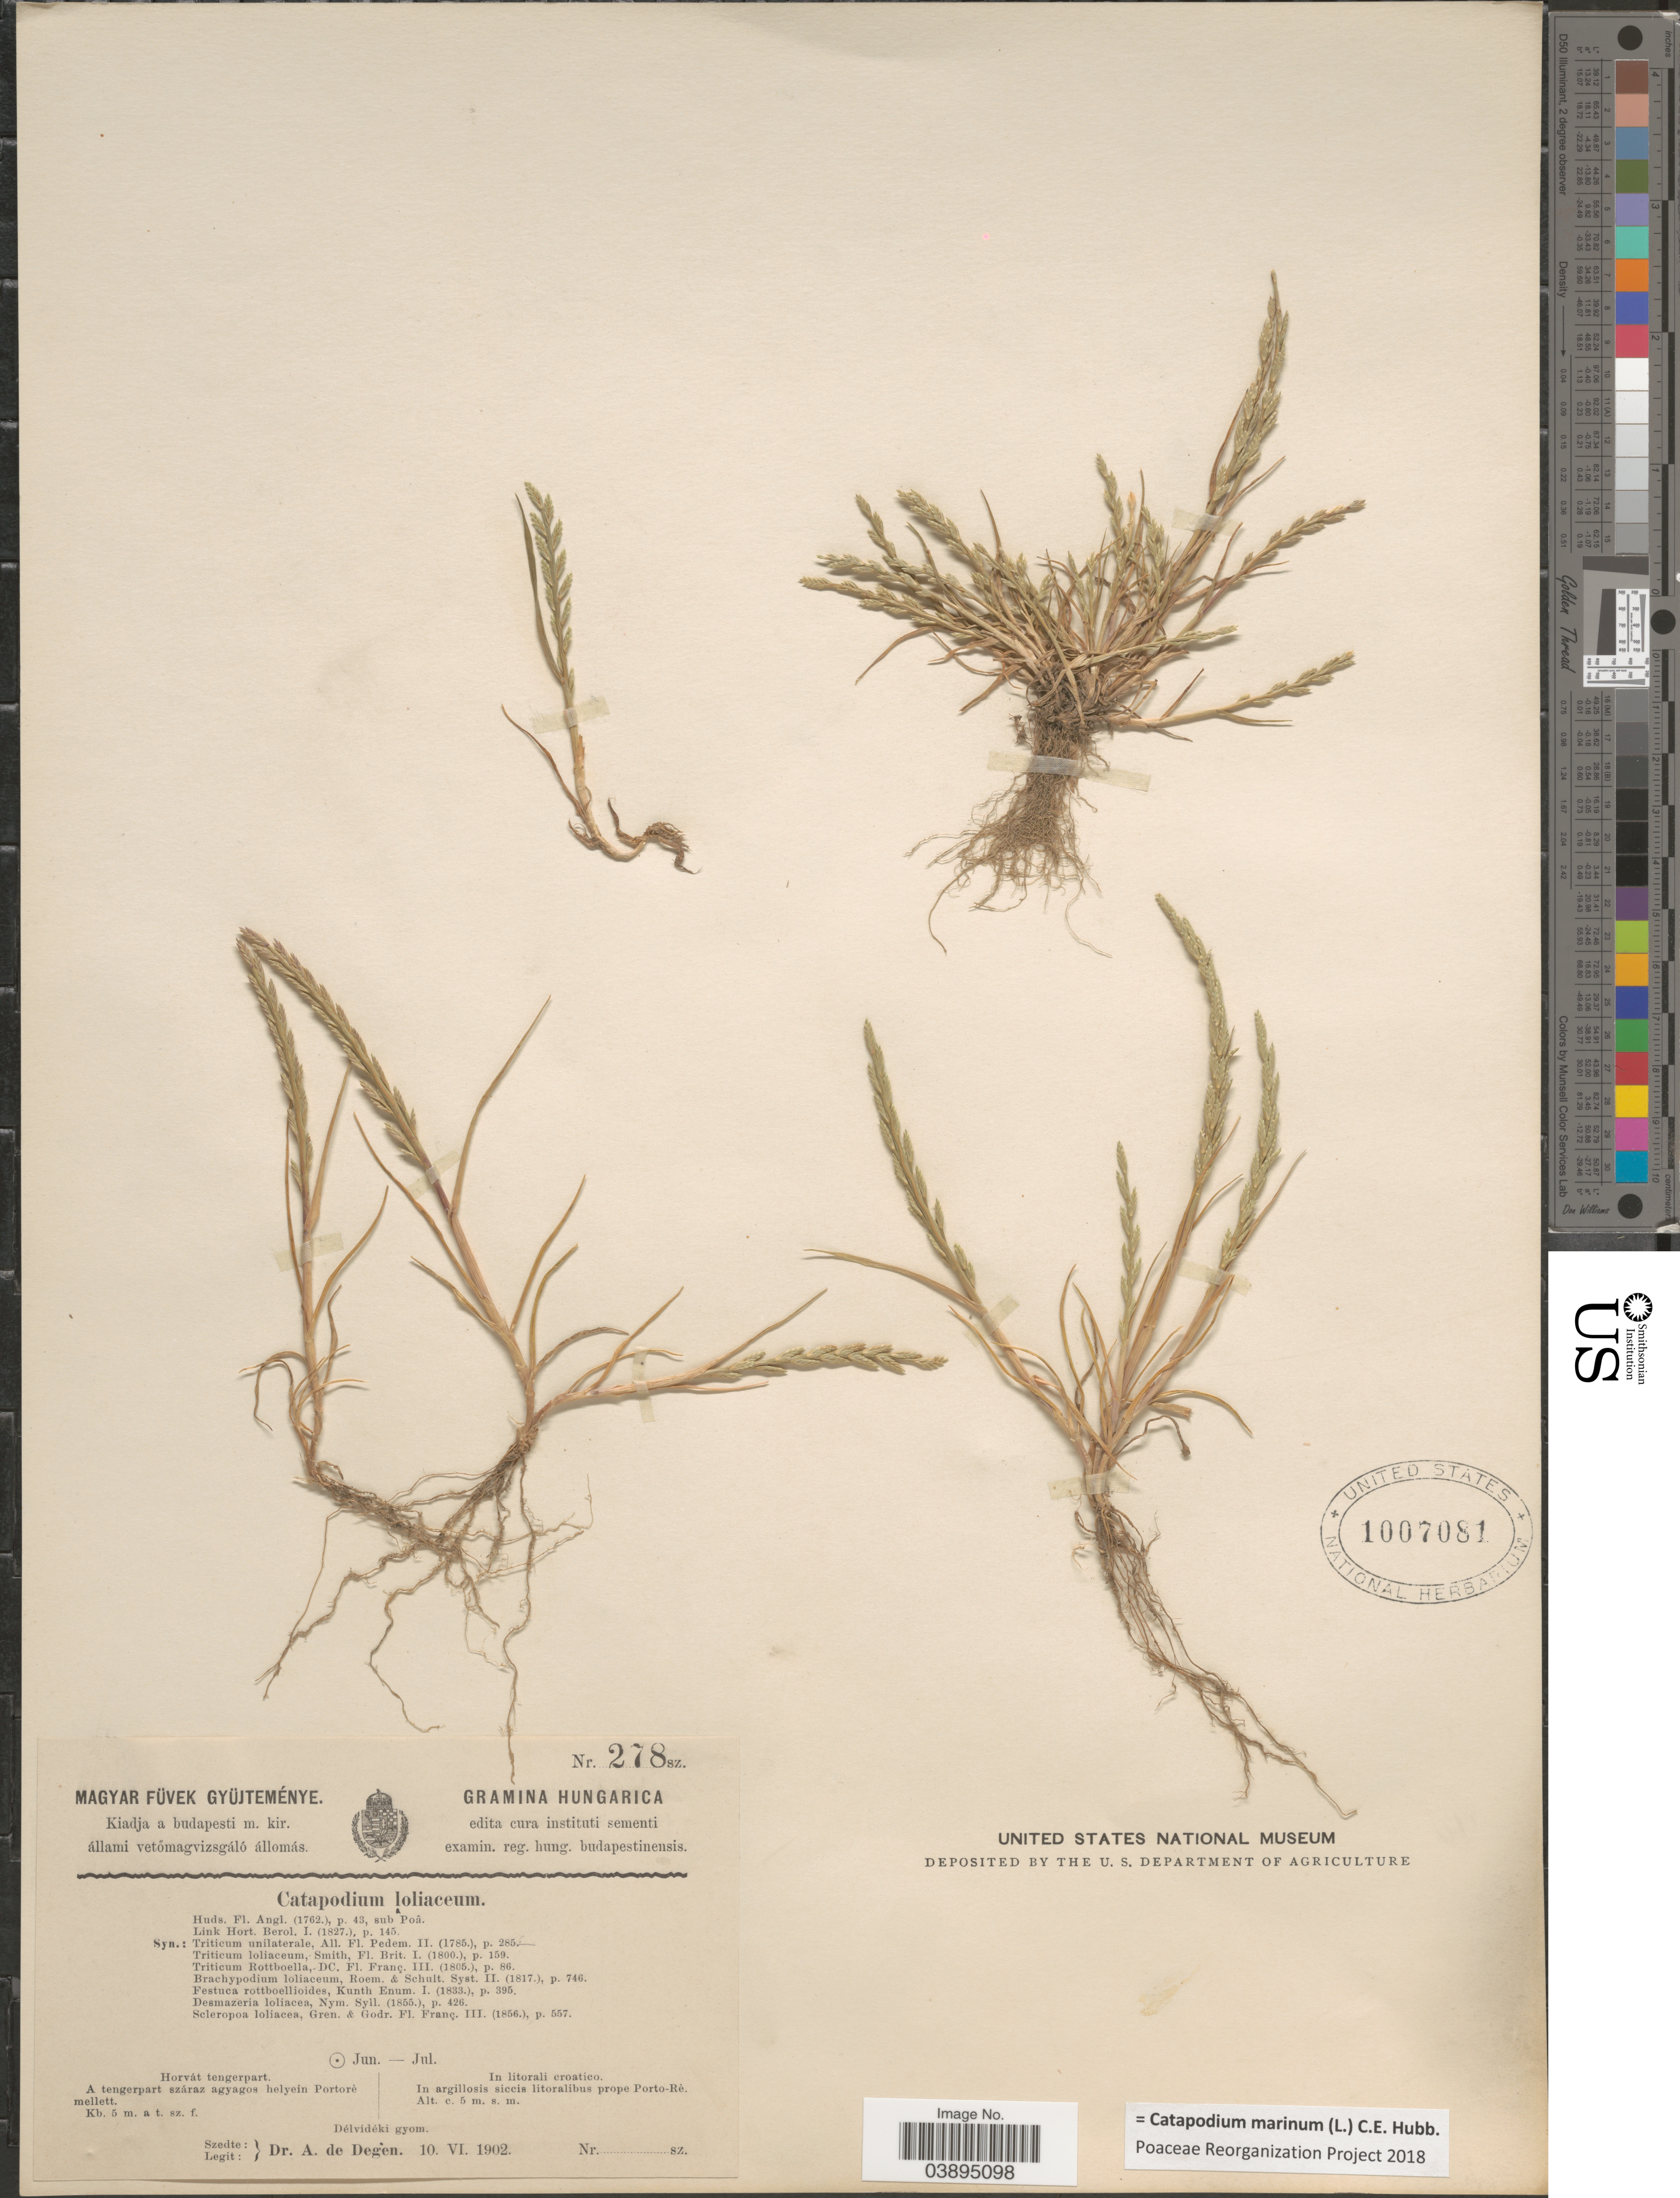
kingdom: Plantae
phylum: Tracheophyta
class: Liliopsida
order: Poales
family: Poaceae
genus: Catapodium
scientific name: Catapodium marinum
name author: (L.) C.E. Hubb.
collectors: A. Degen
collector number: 278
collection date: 1902-06-10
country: Croatia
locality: Hungarica. In litorali croatico. In argillosis siccis litoralibus prope Porto-Rè.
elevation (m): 5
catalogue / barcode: US 1007081